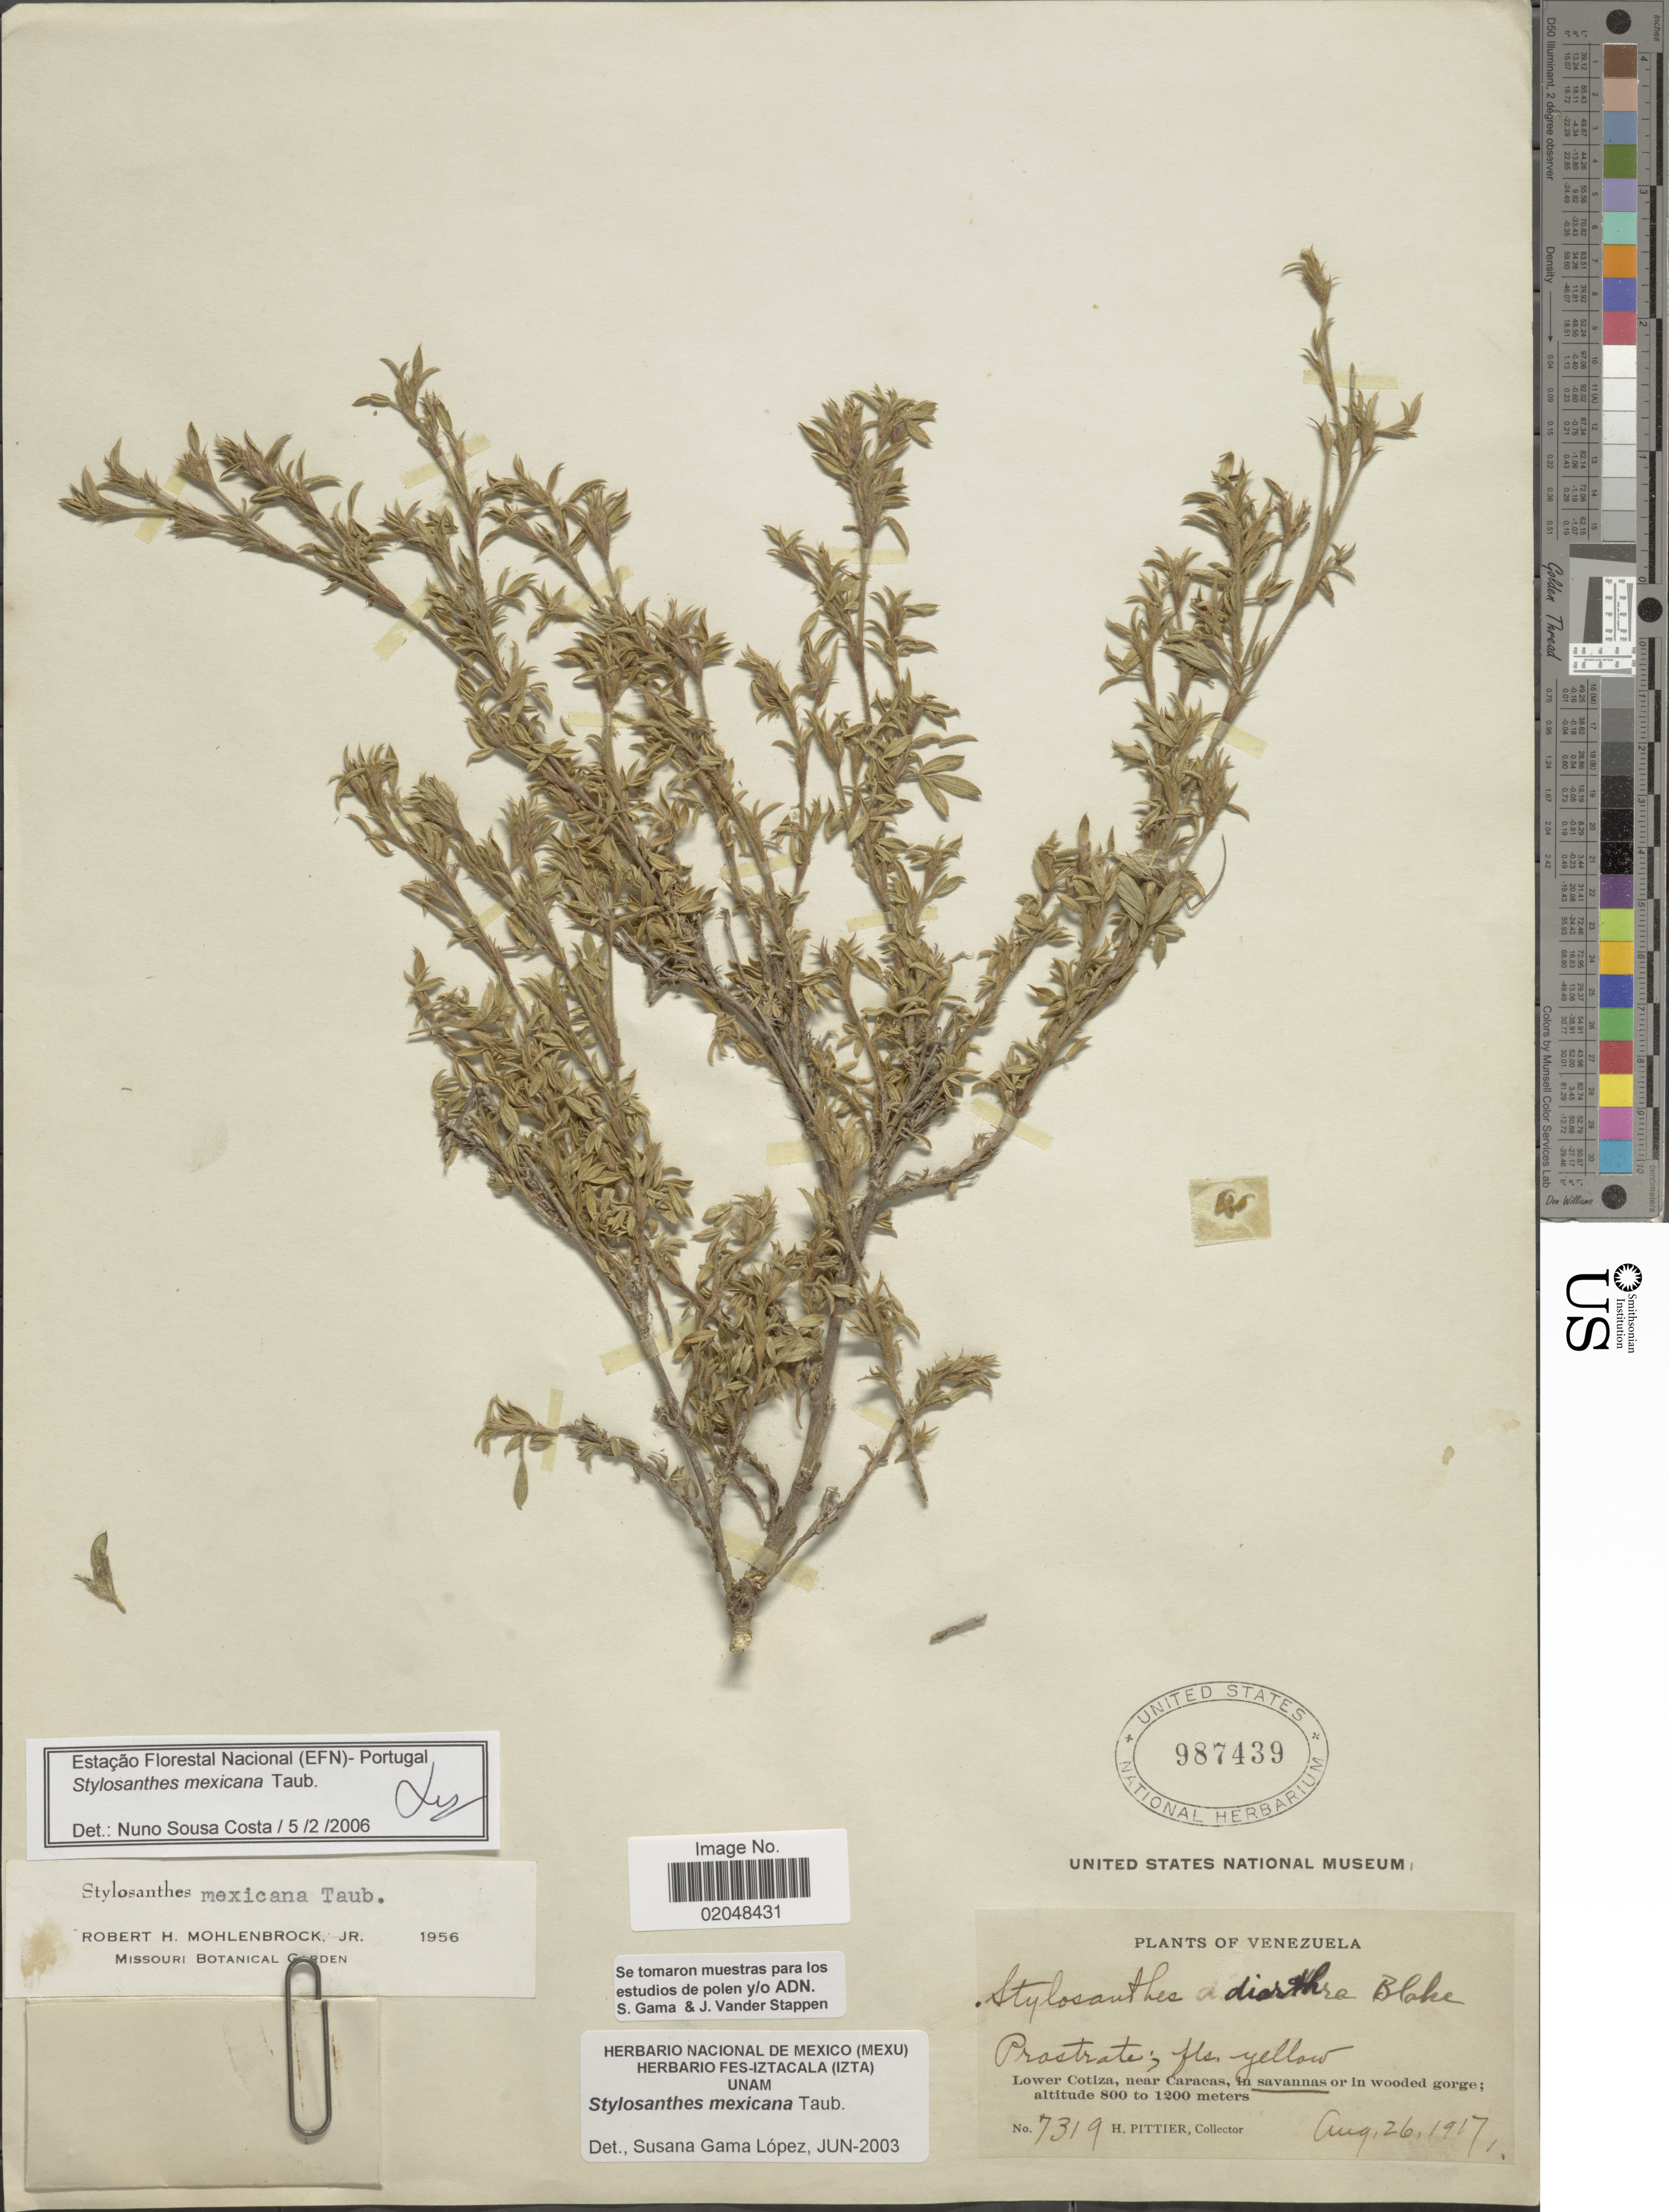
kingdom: Plantae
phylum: Tracheophyta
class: Magnoliopsida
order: Fabales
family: Fabaceae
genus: Stylosanthes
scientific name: Stylosanthes mexicana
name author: Taub.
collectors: H. F. Pittier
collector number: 7319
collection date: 1917-08-26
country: Venezuela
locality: Prostrate, Lower Cotiza, near Caracas, in savannas or in wooded gorge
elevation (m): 800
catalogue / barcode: US 987439